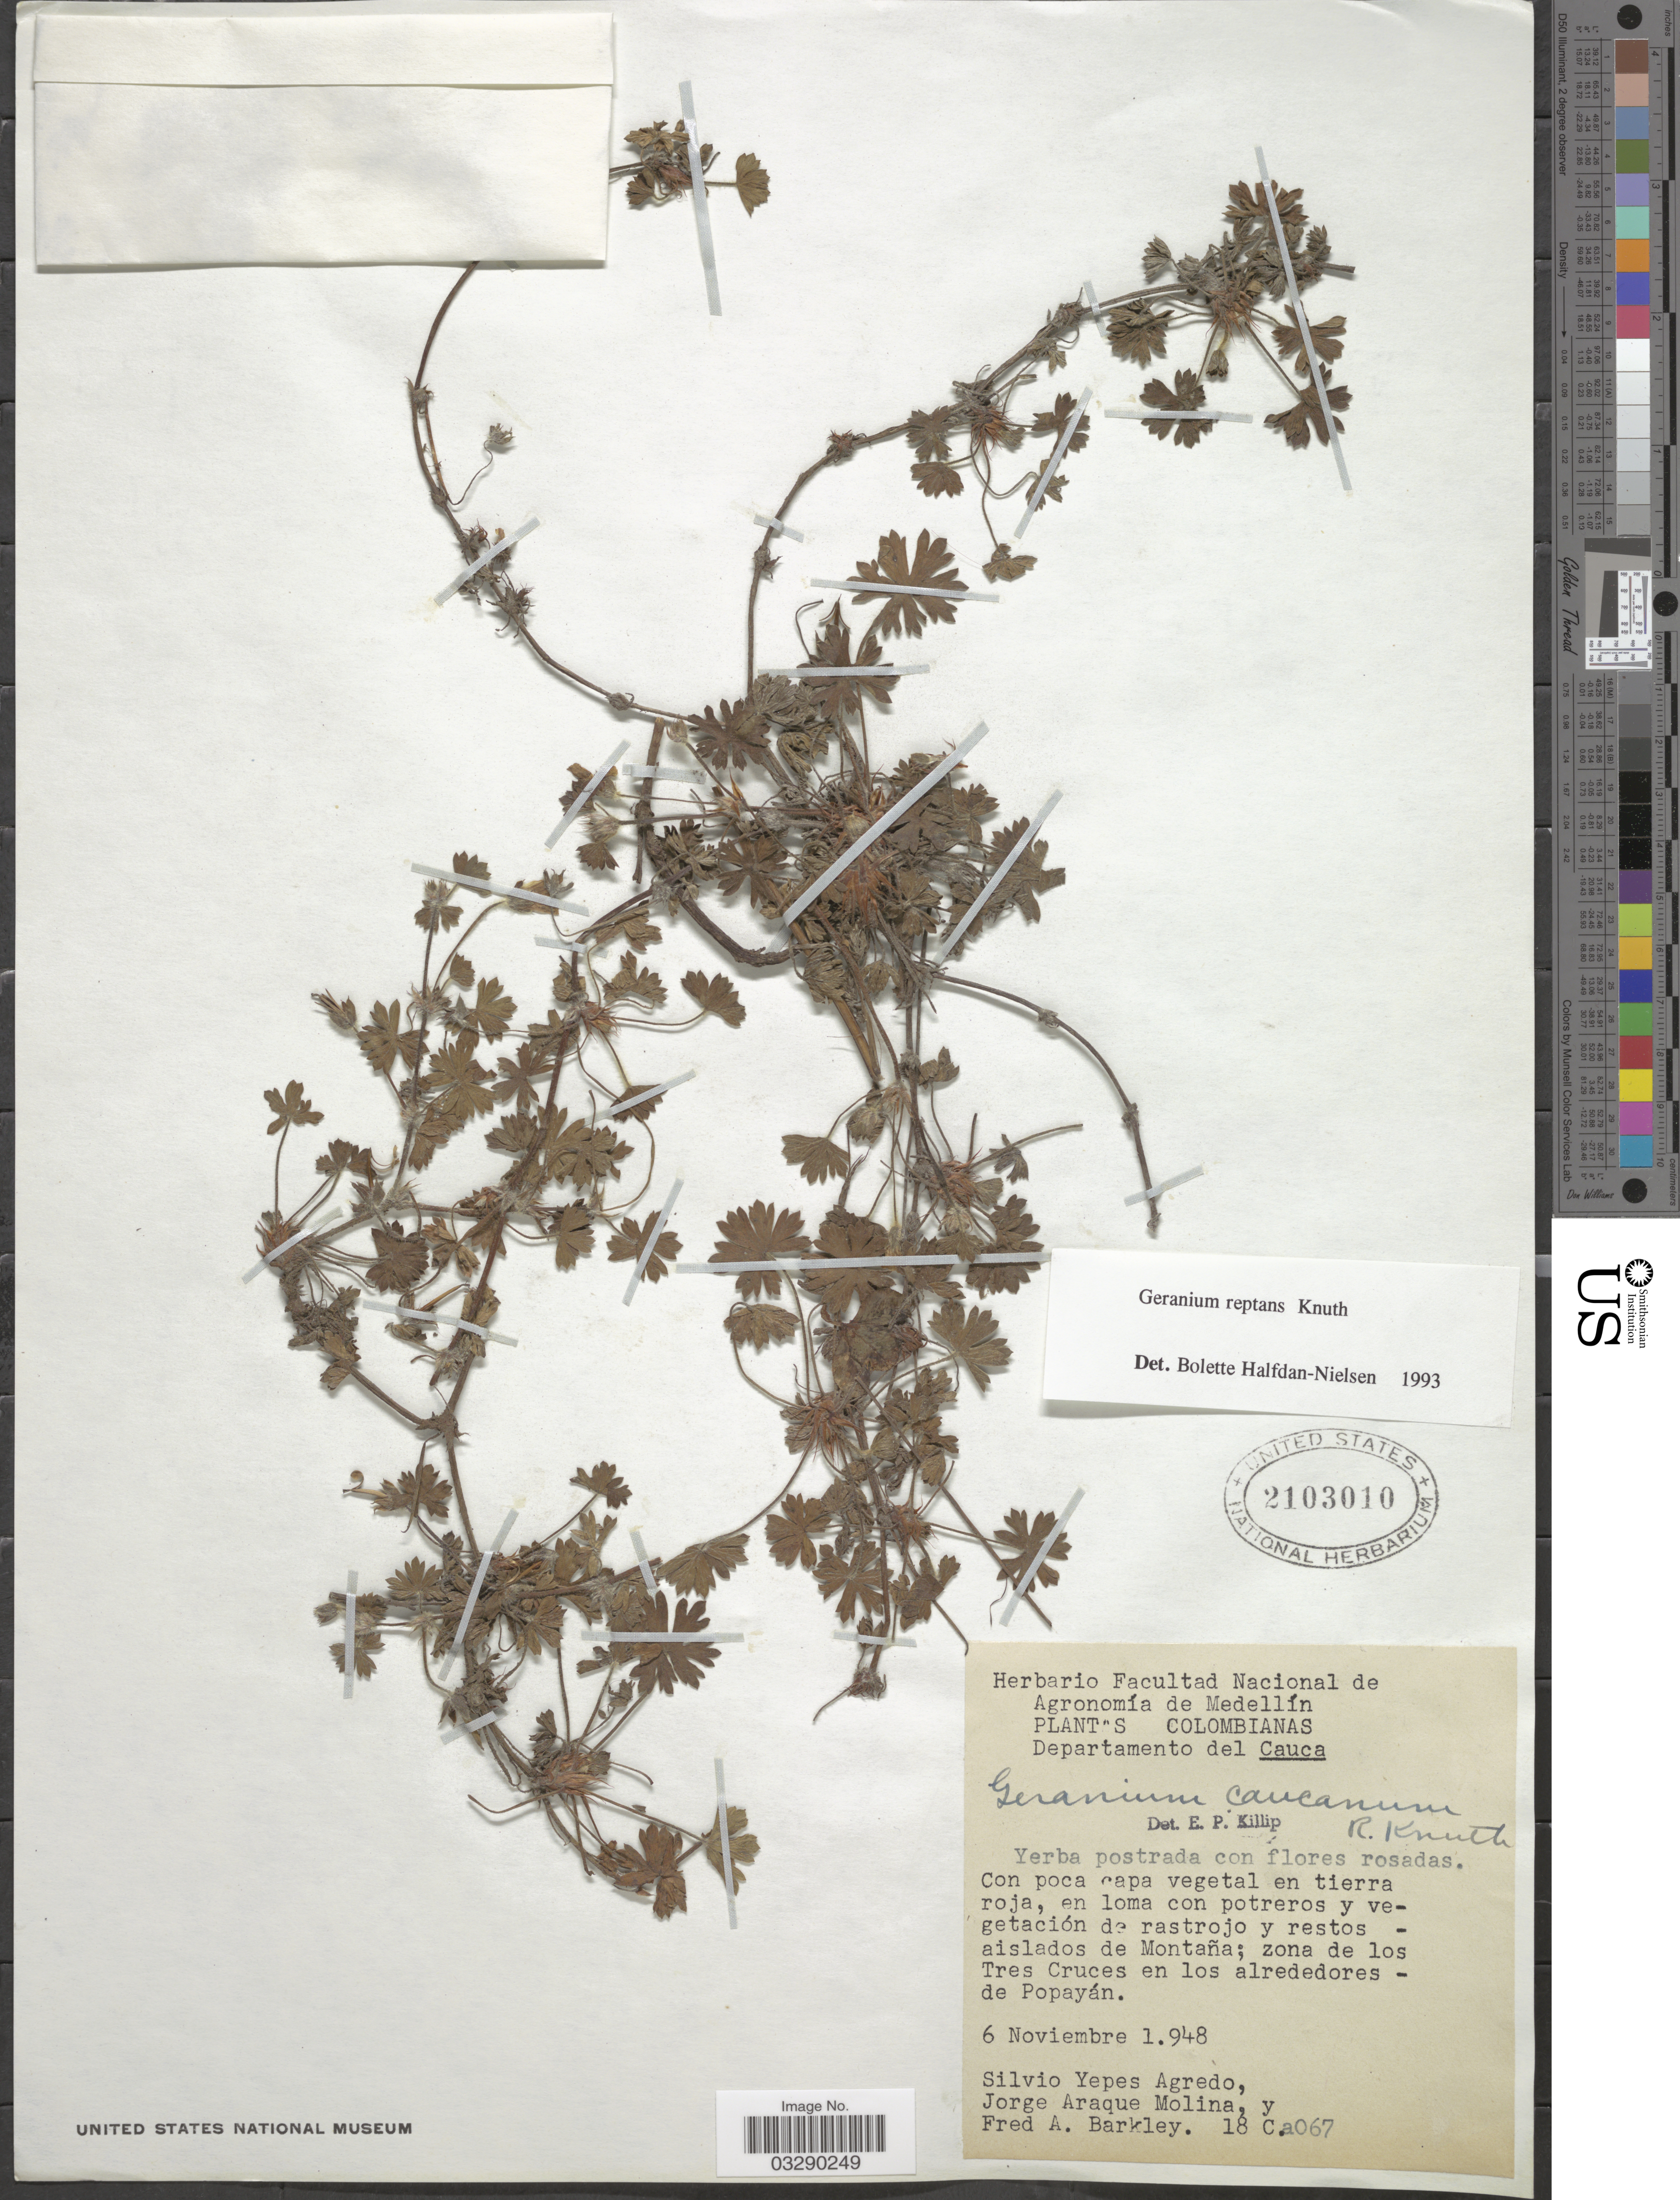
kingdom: Plantae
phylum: Tracheophyta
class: Magnoliopsida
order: Geraniales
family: Geraniaceae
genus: Geranium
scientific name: Geranium reptans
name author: R. Knuth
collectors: S. Yepes-Agredo, J. Araque Molina & F. A. Barkley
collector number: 18Ca067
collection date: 1948-11-06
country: Colombia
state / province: Valle del Cauca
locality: Departamento del Cauca. Aislados de Montaña; zona de los Tres Cruces en los alrededores - de Popayán.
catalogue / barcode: US 2103010